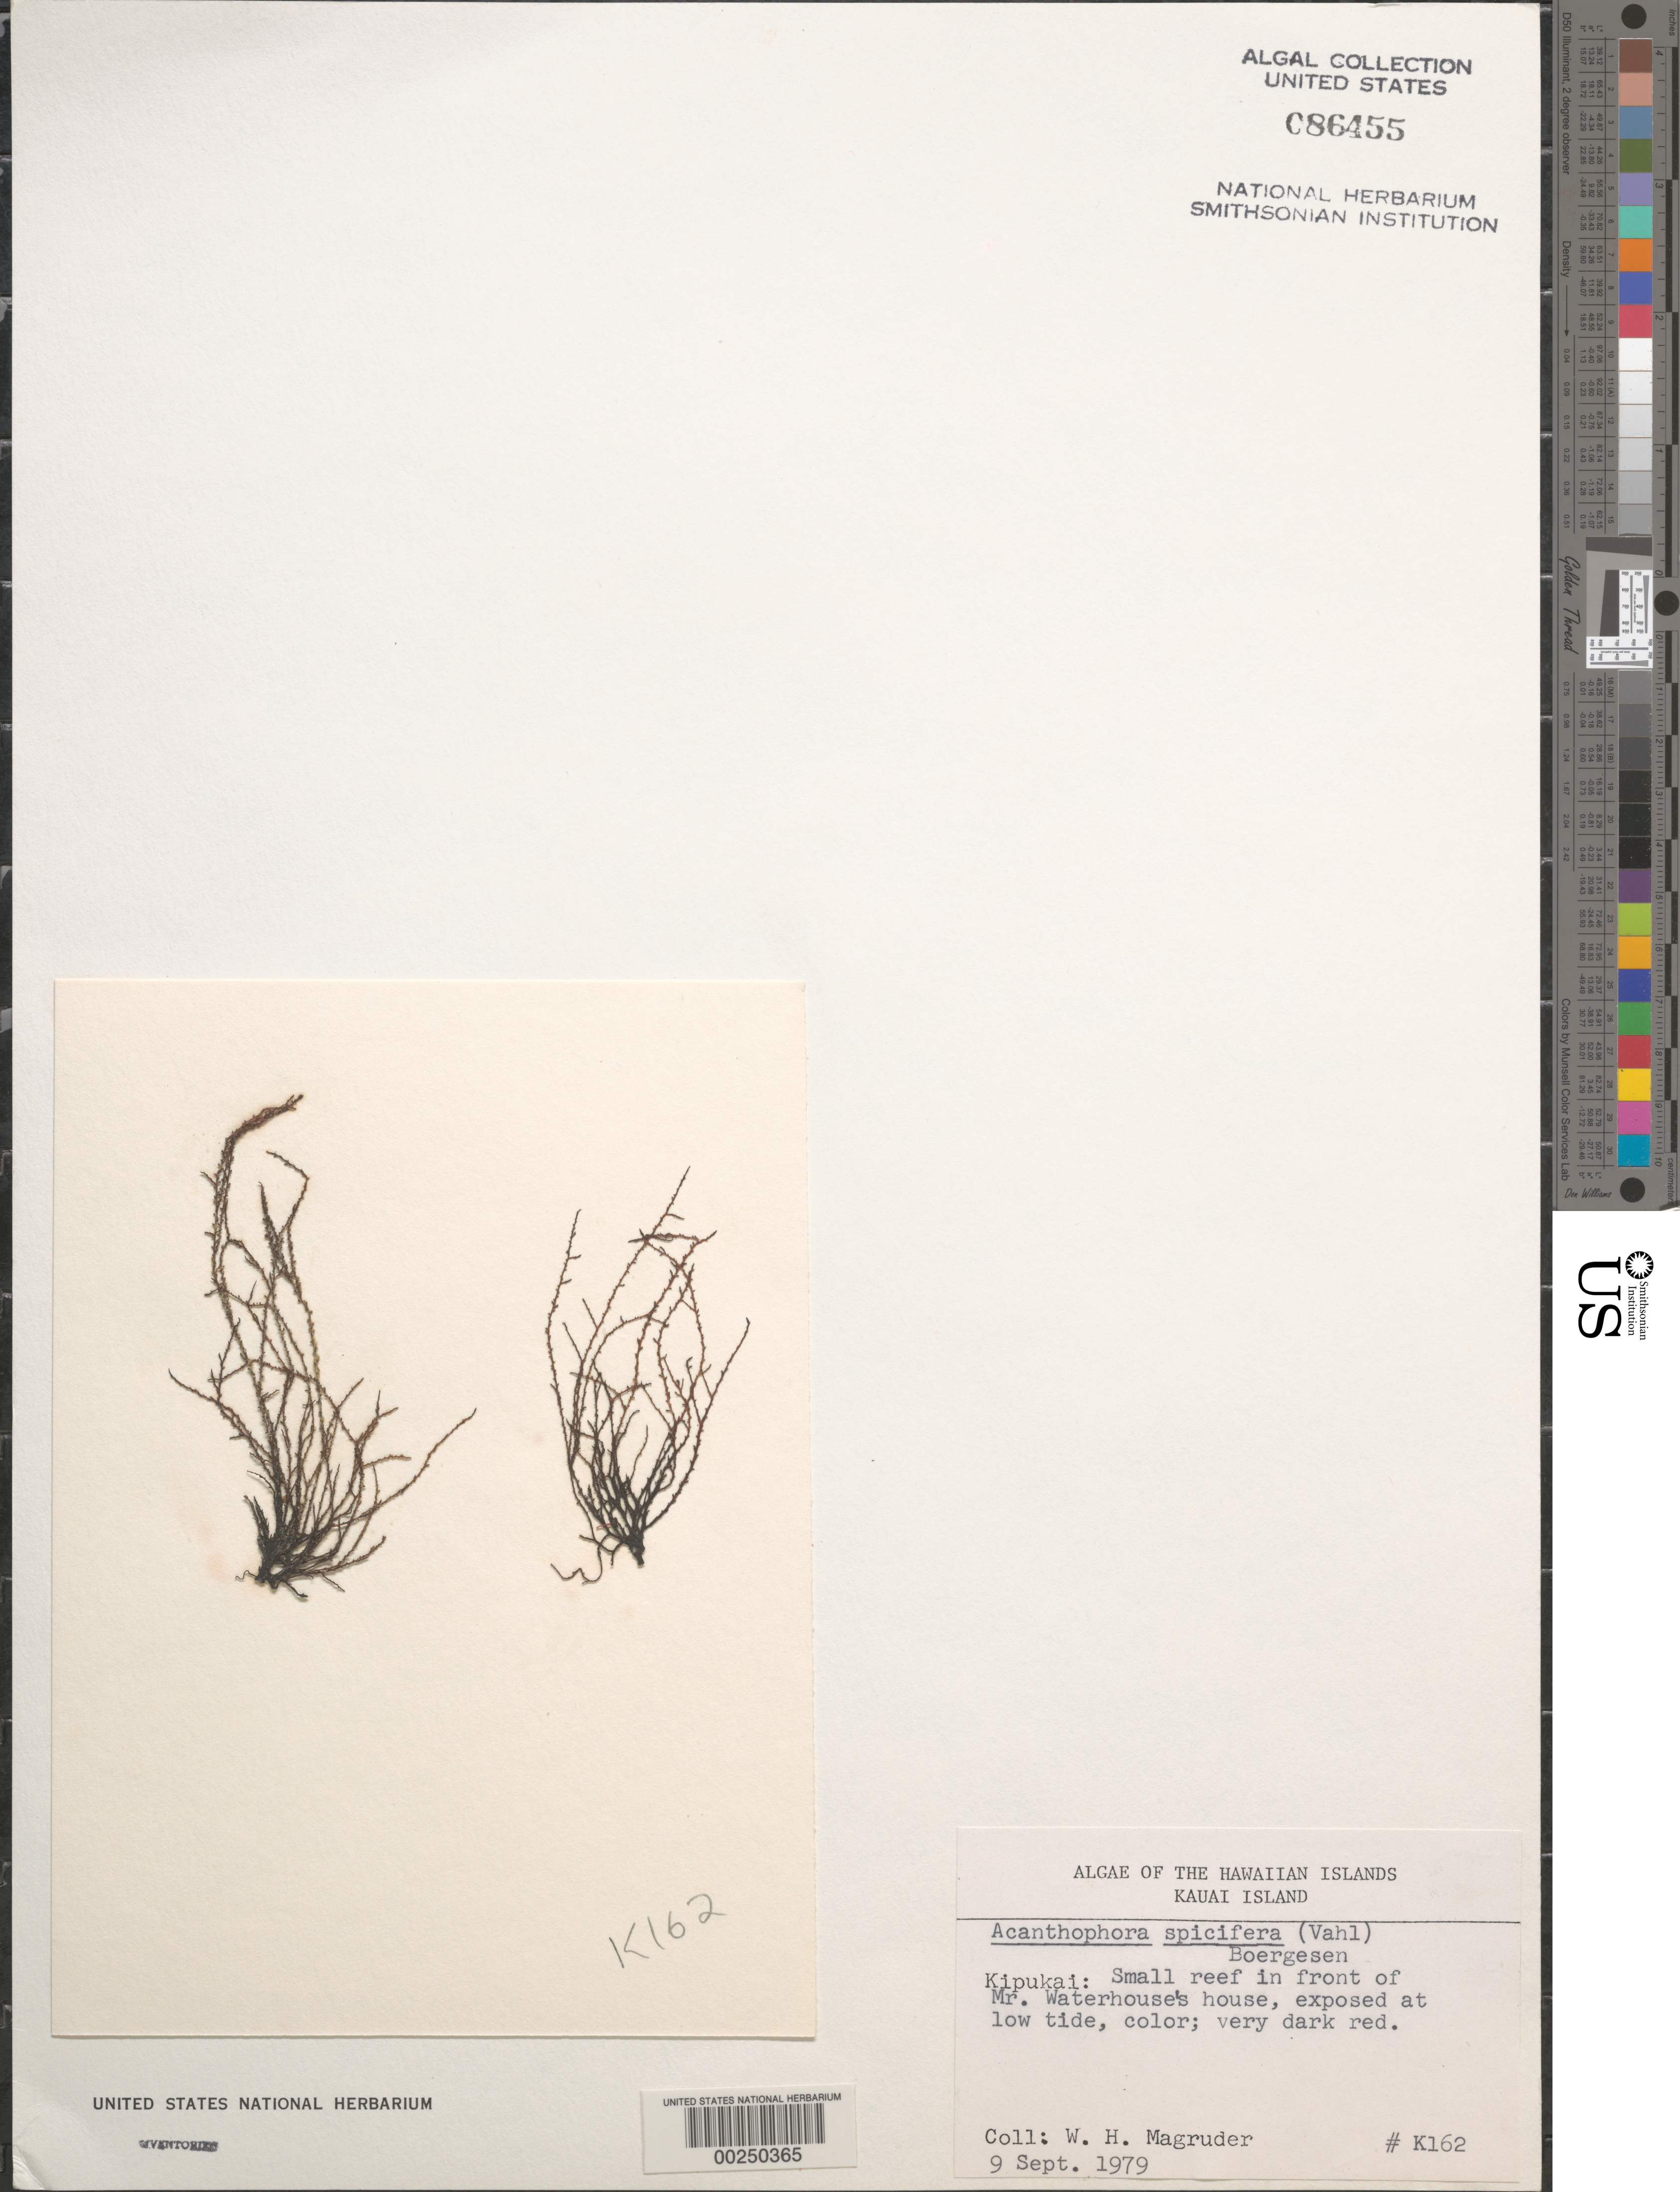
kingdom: Plantae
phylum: Rhodophyta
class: Florideophyceae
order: Ceramiales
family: Rhodomelaceae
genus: Acanthophora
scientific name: Acanthophora spicifera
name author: (Vahl) Børgesen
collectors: W. Magruder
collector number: K162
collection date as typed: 09 Sep 1979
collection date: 1979-09-09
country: United States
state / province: Hawaii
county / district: Kauai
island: Kaua'i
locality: Kipukai, near Mr. Waterman's house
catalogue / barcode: US 86455